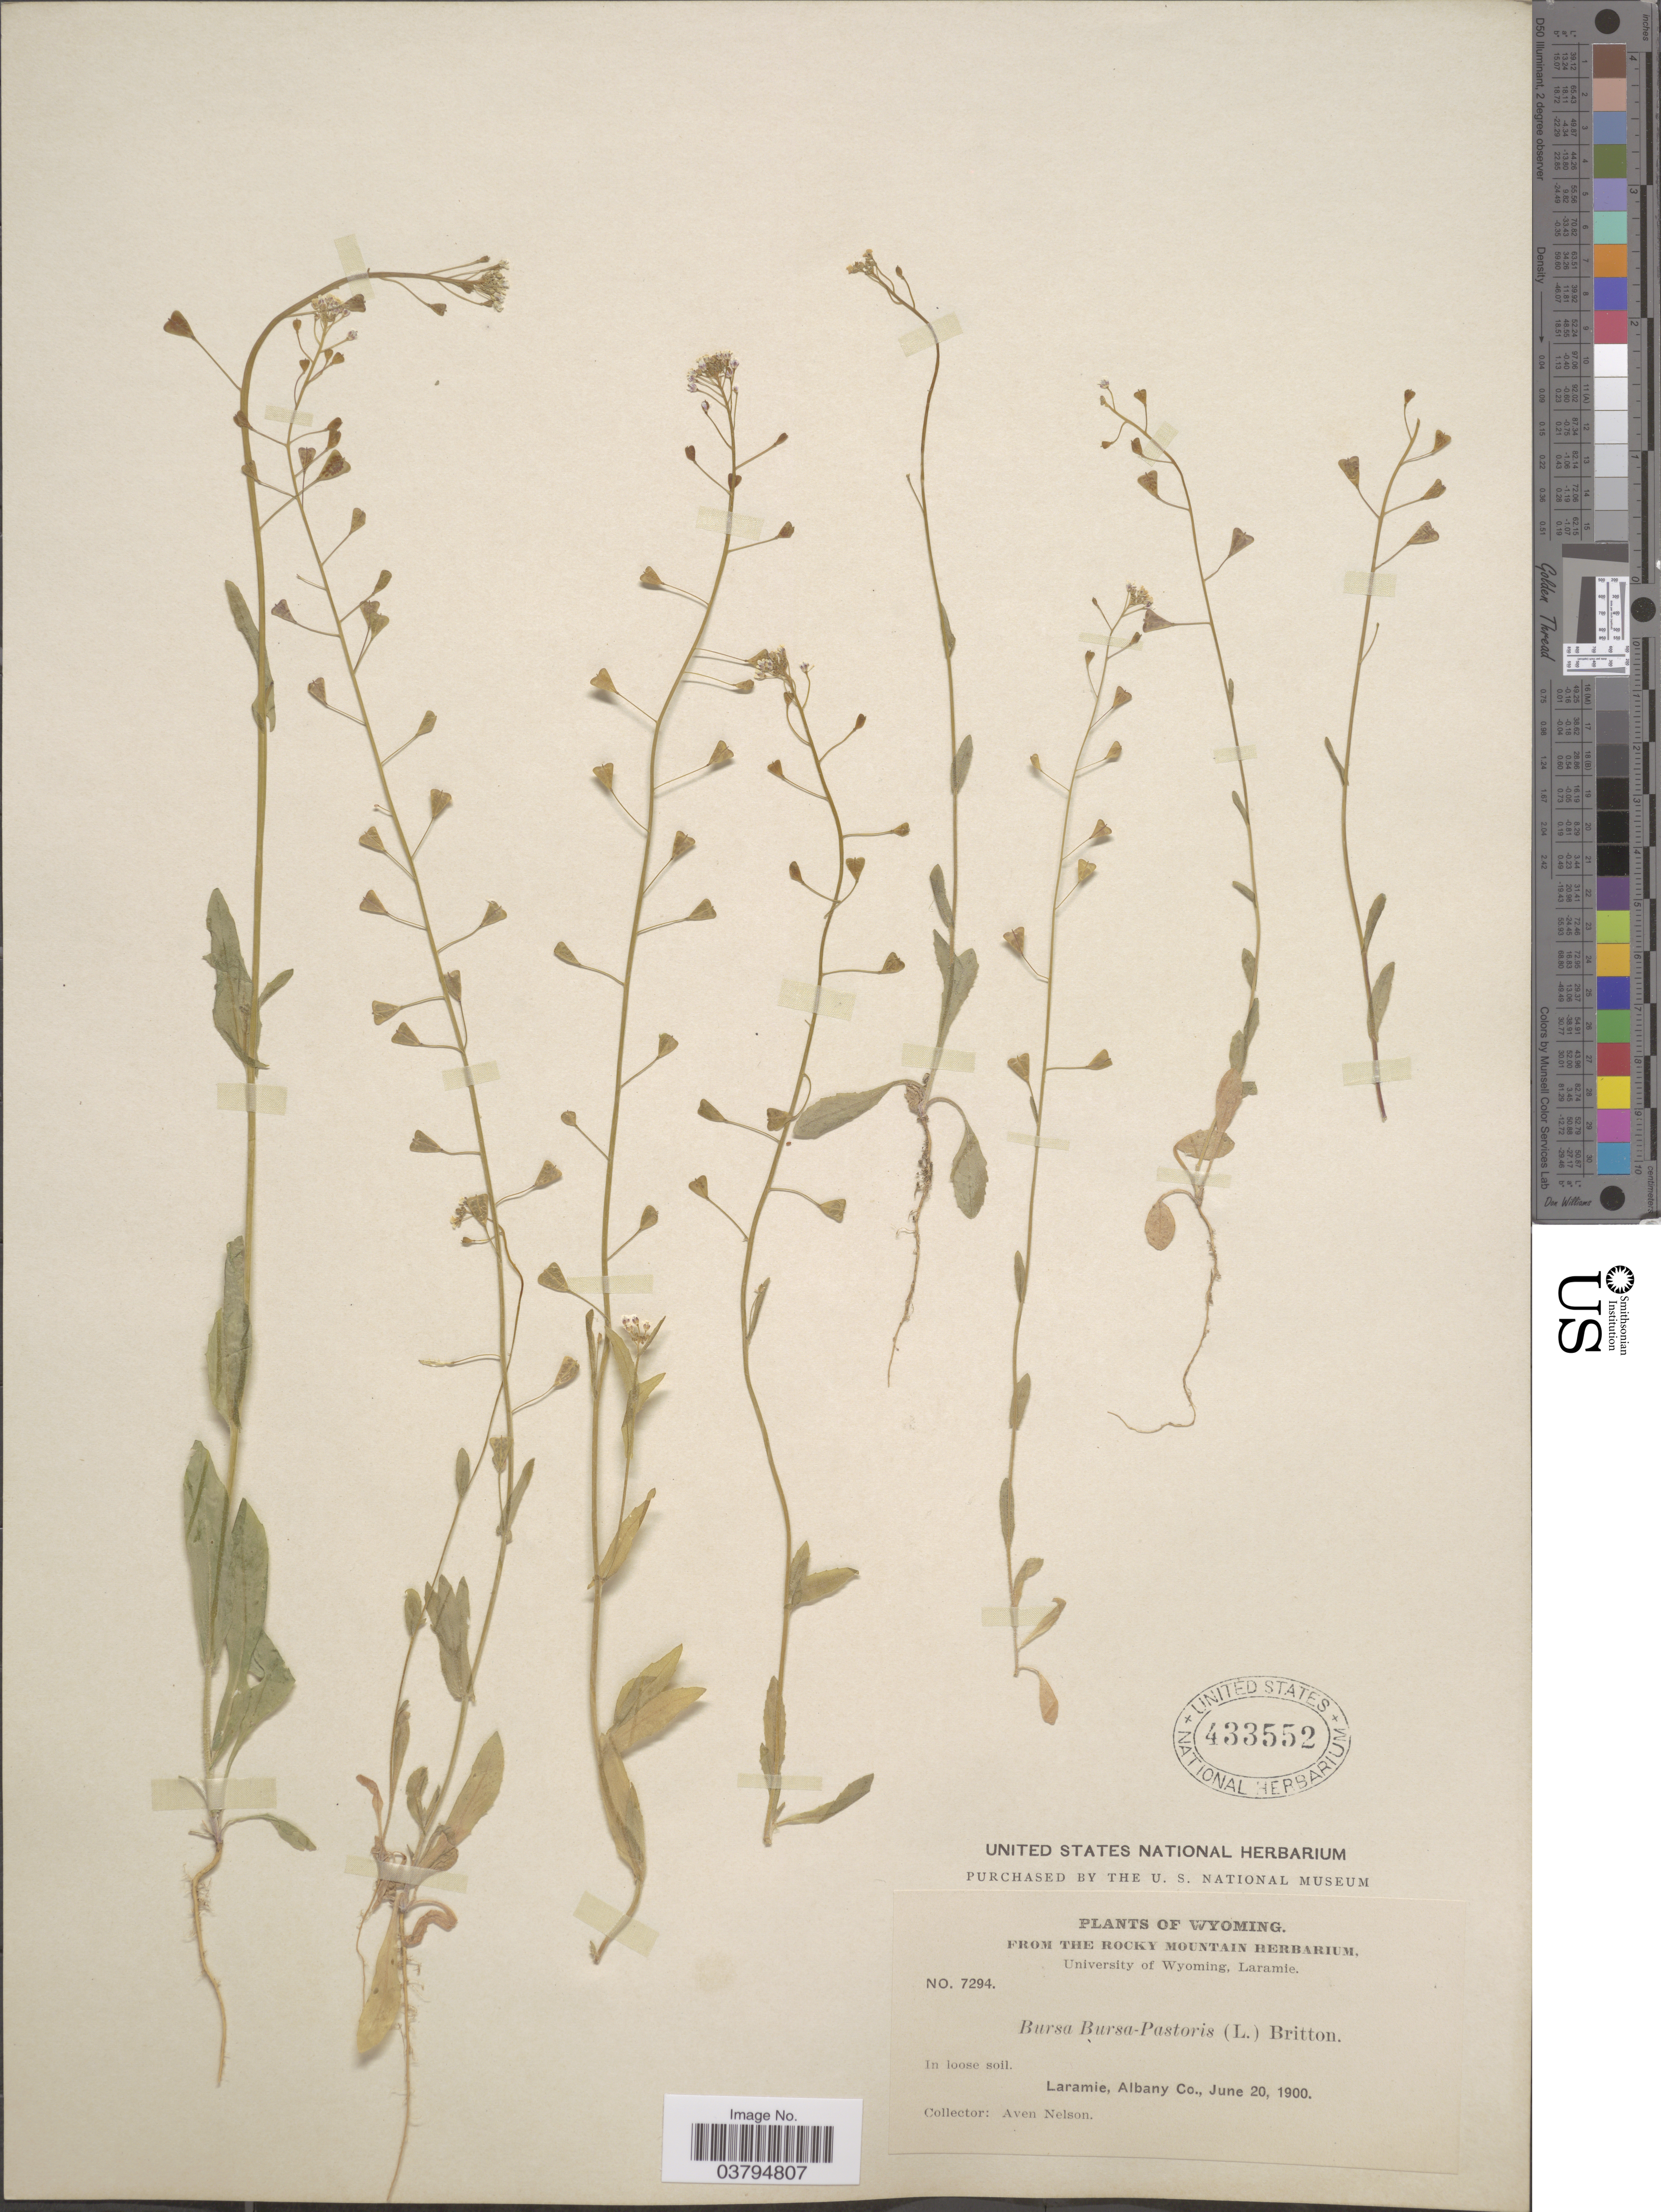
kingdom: Plantae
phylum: Tracheophyta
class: Magnoliopsida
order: Brassicales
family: Brassicaceae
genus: Capsella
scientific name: Capsella bursa-pastoris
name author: (L.) Medik.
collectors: A. Nelson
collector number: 7294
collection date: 1900-06-20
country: United States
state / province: Wyoming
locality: Laramie, Albany Co.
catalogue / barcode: US 433552